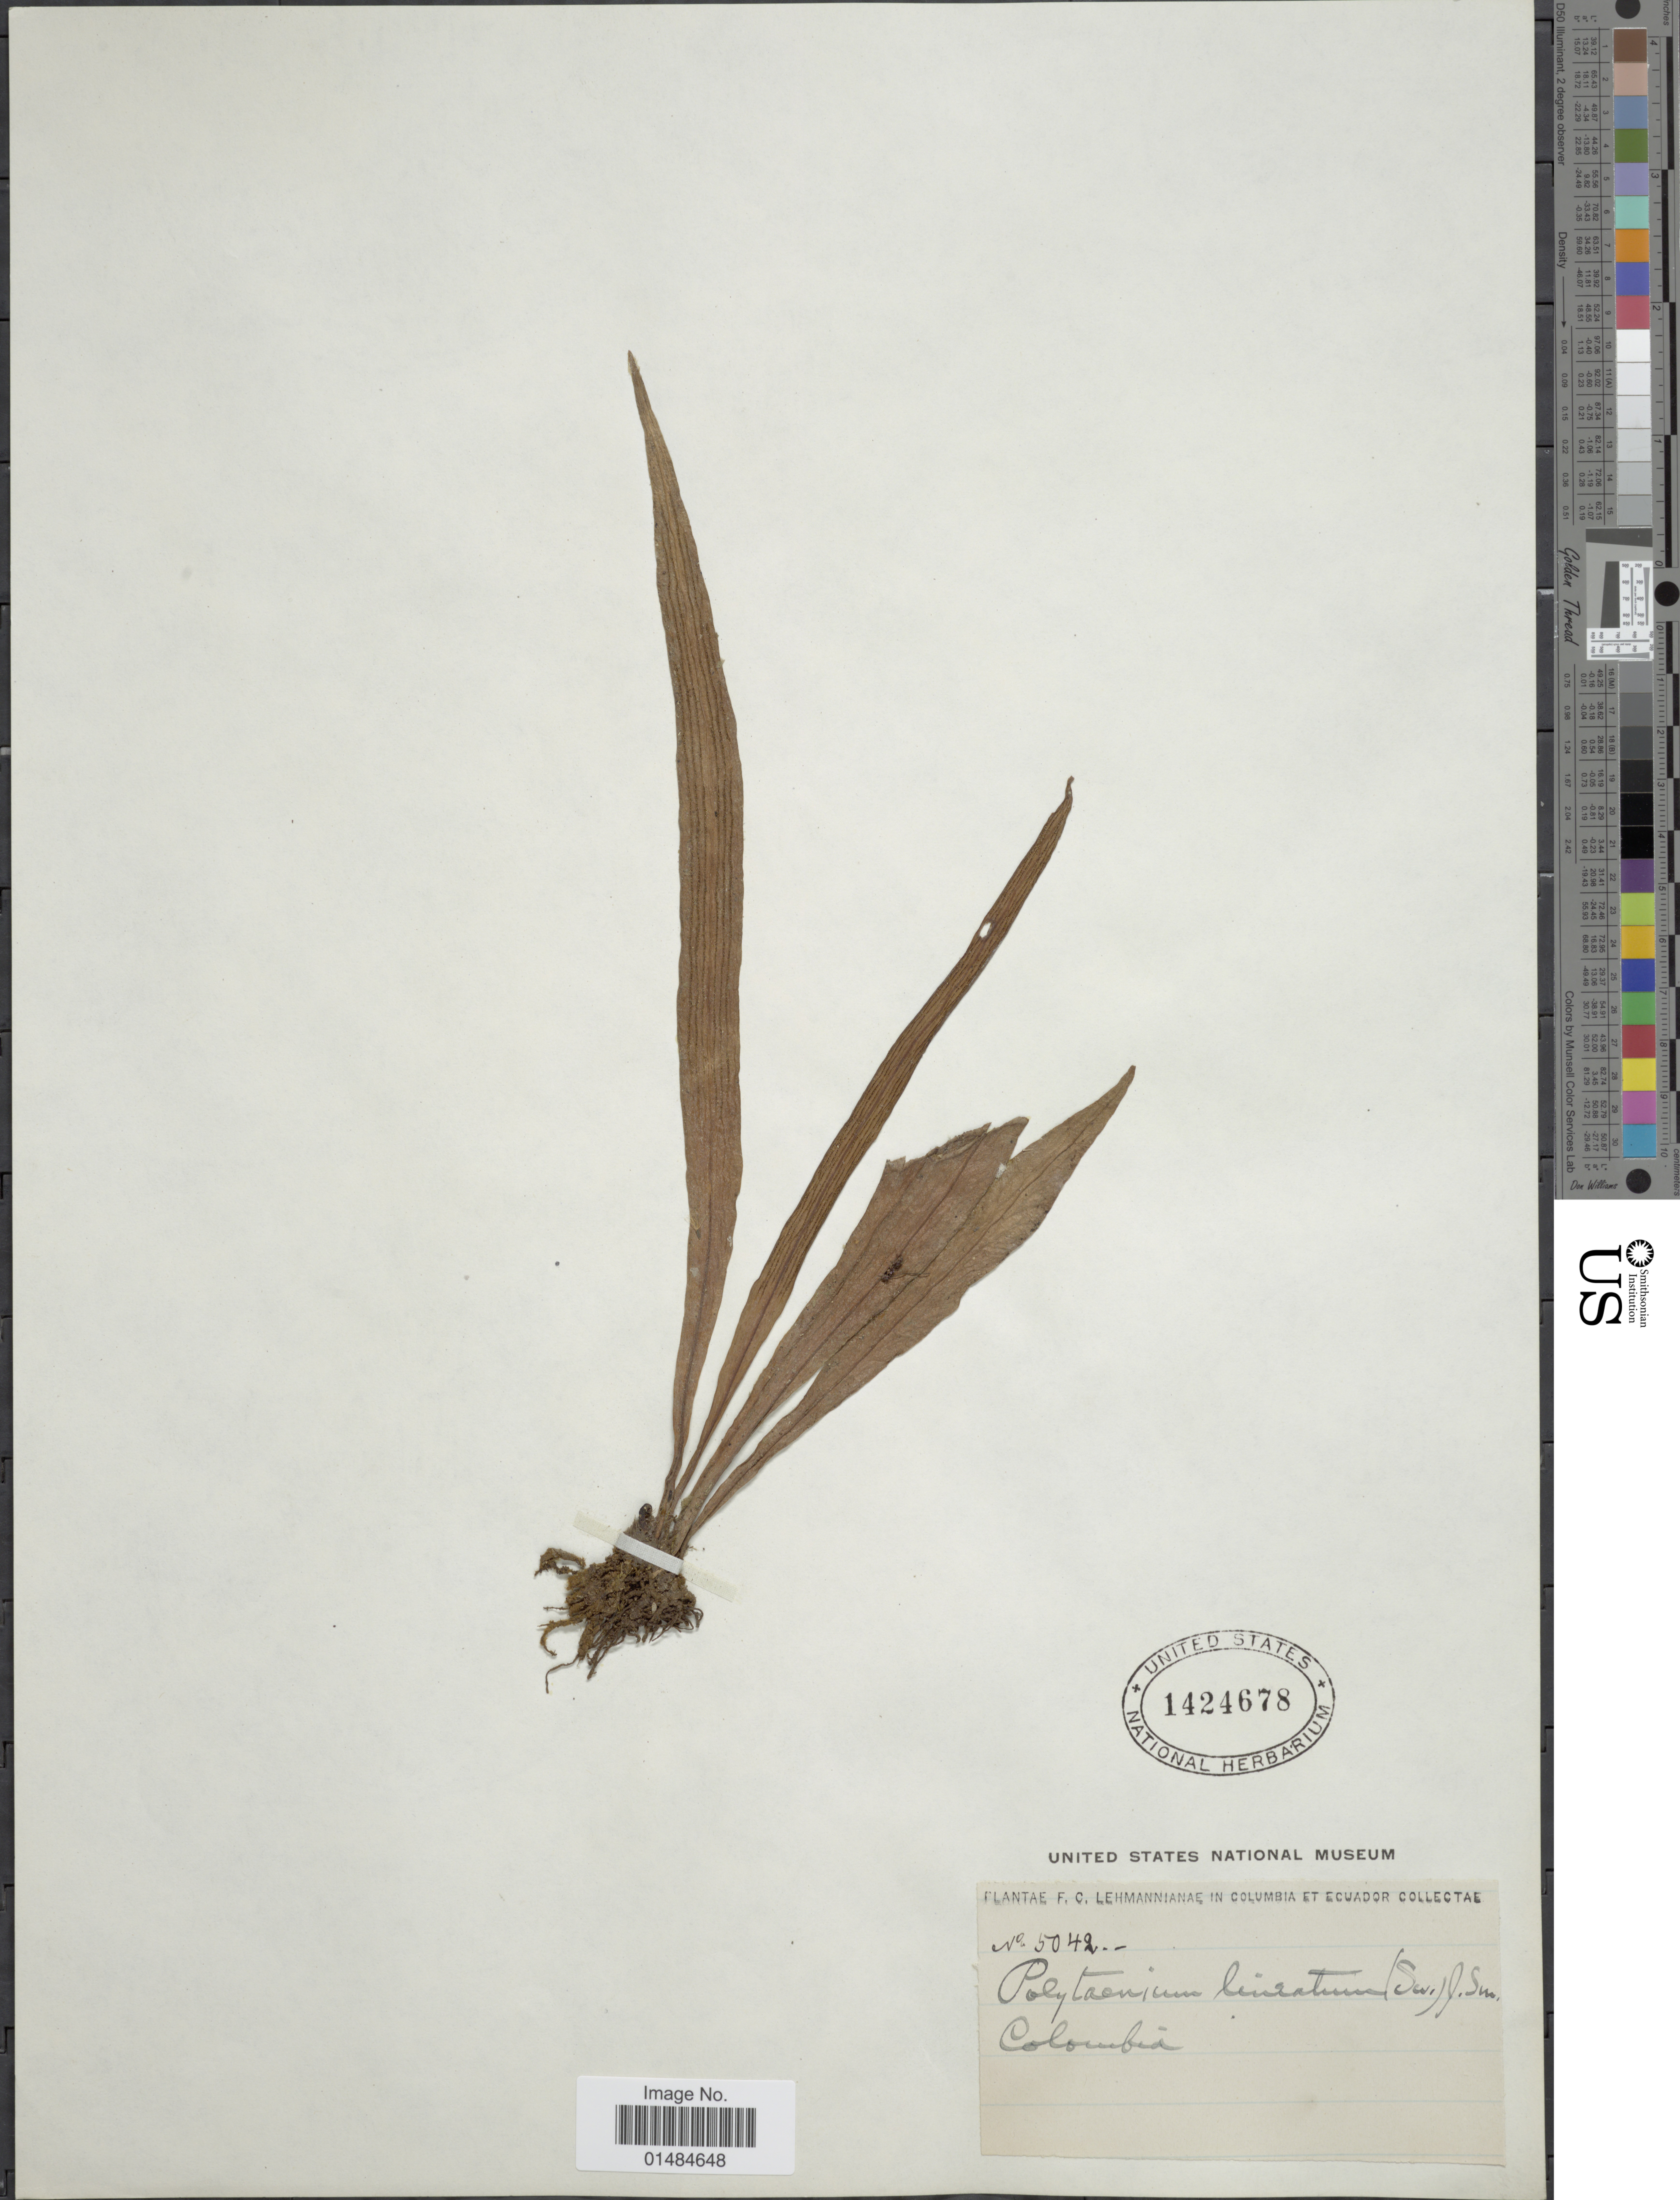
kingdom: Plantae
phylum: Tracheophyta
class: Polypodiopsida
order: Polypodiales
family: Pteridaceae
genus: Polytaenium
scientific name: Polytaenium lineatum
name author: (Sw.) J. Sm.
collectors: F. C. Lehmann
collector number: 5042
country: Colombia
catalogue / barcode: US 1424678